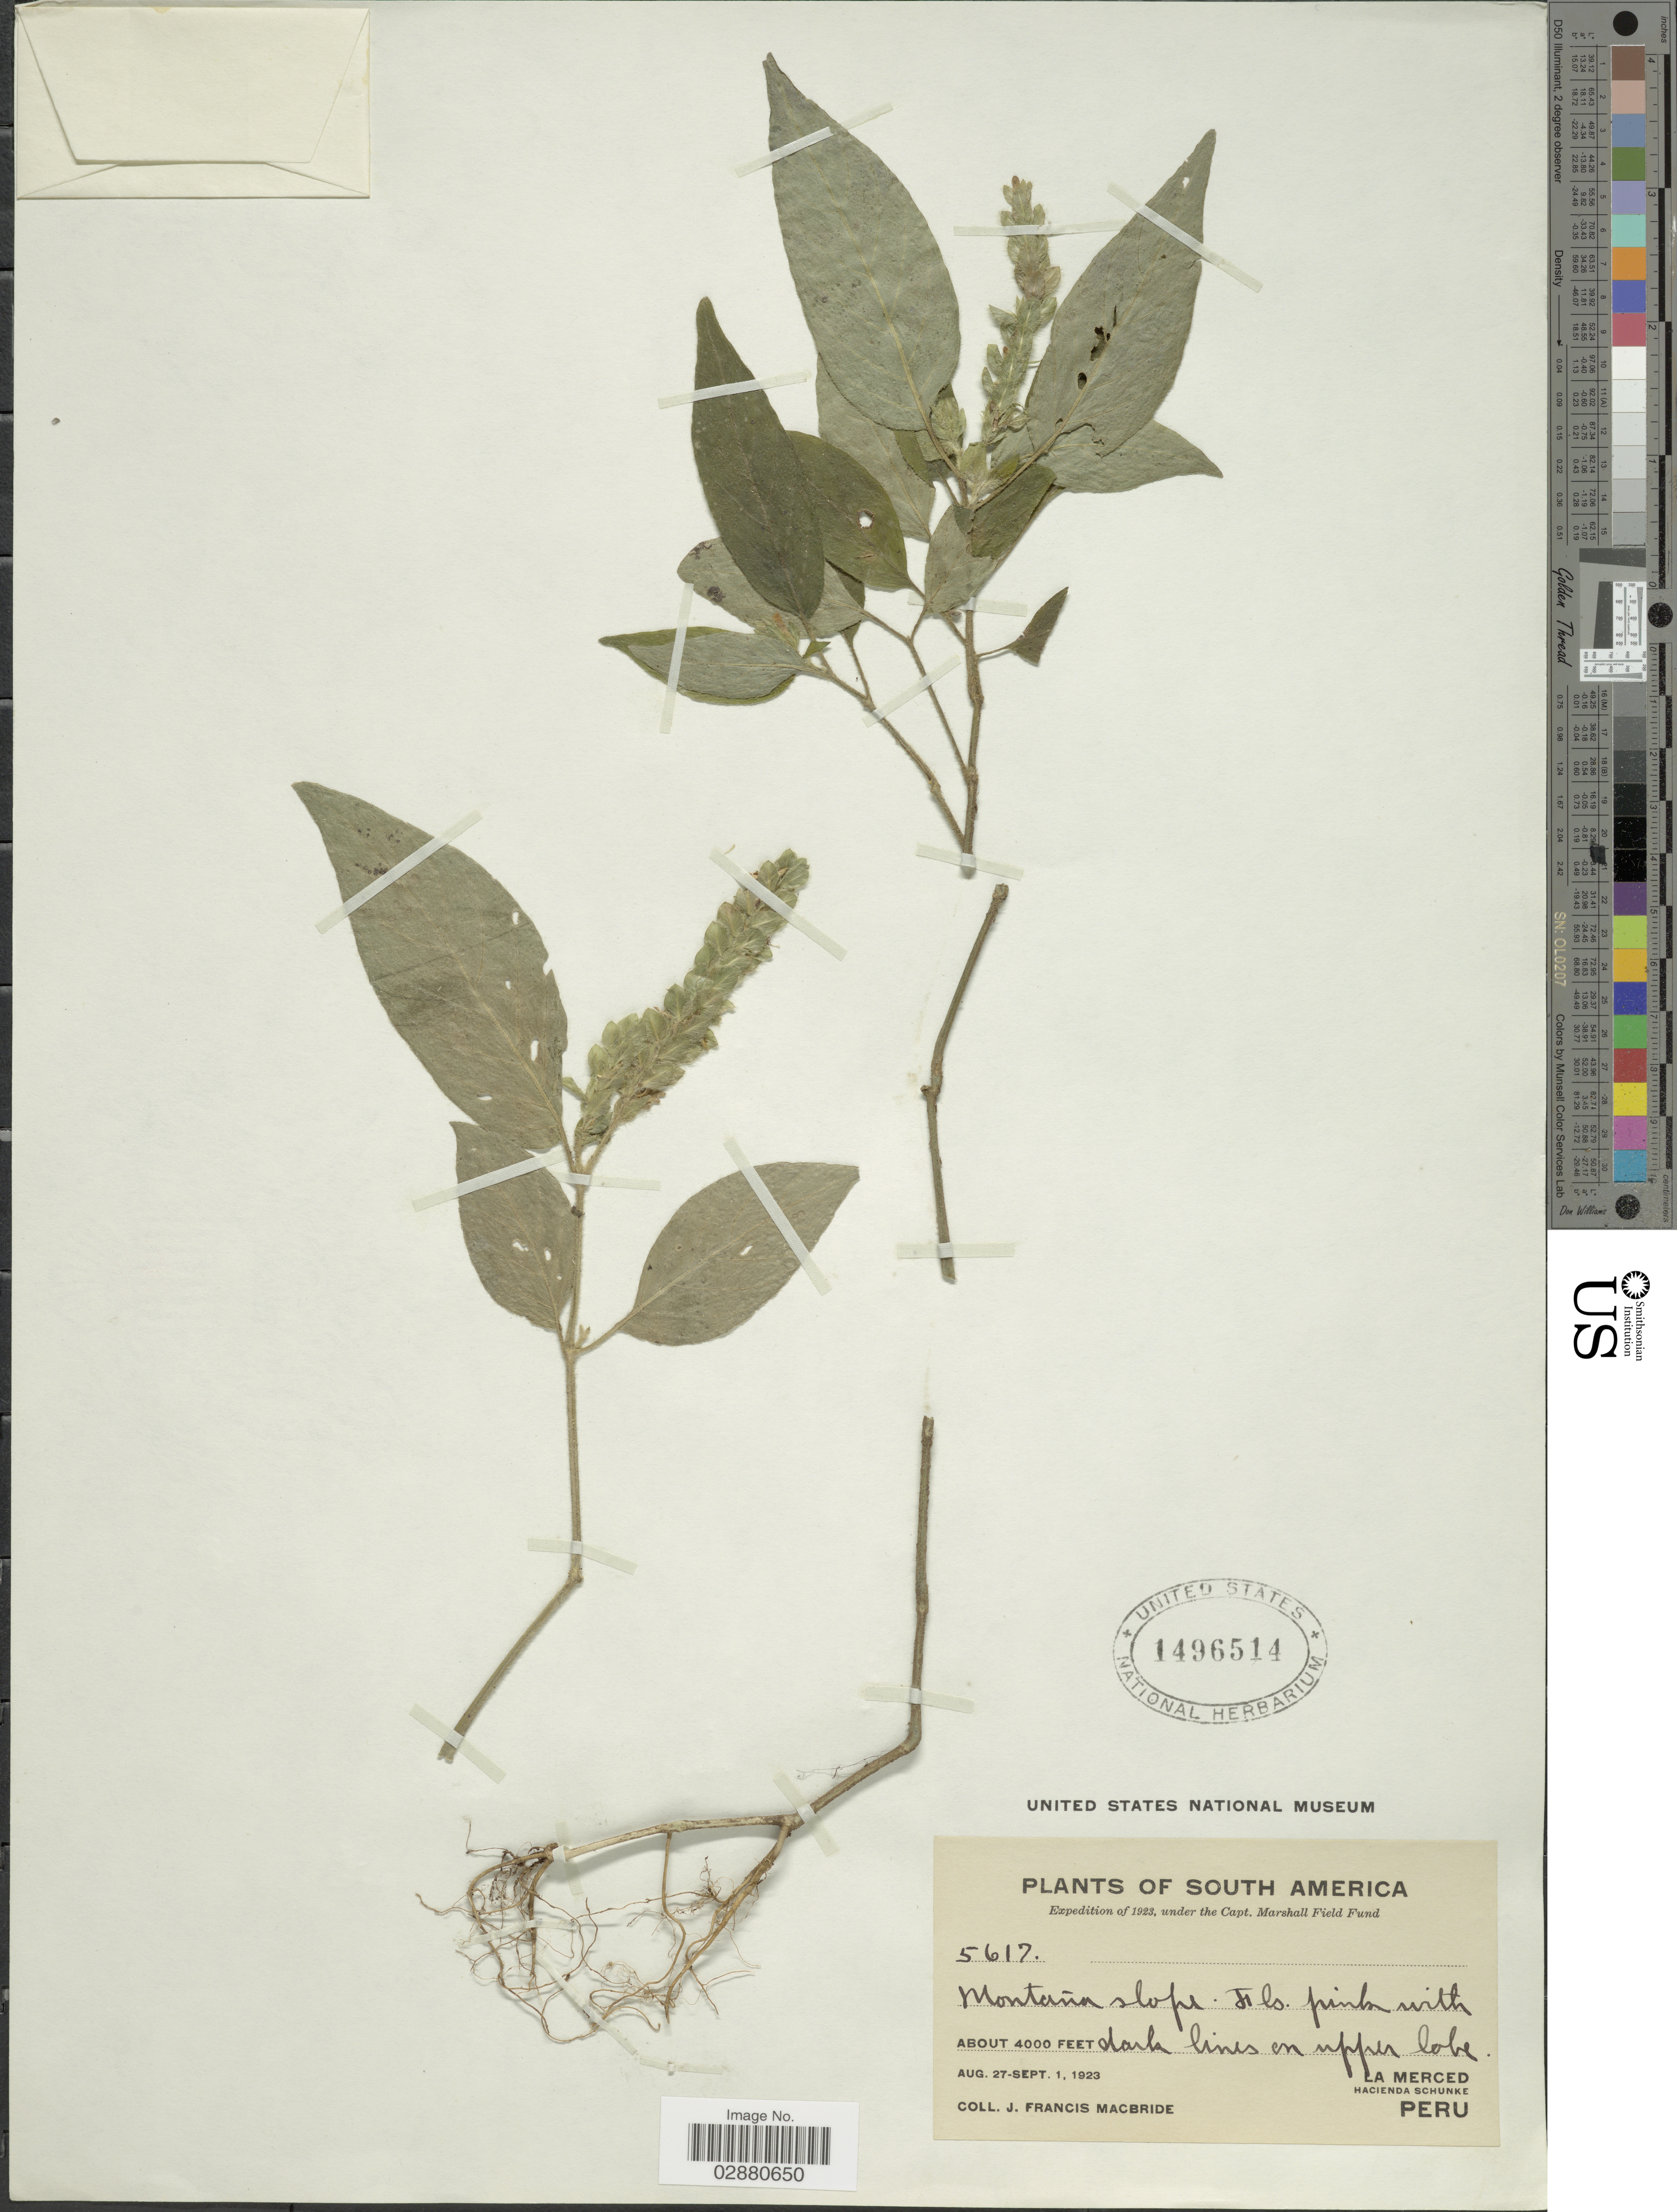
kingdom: Plantae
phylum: Tracheophyta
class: Magnoliopsida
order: Lamiales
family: Acanthaceae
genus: Justicia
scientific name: Justicia ruiziana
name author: Lindau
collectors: J. F. Macbride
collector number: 5617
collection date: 1923-08-27/1923-09-01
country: Peru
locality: La Merced. Hacienda Schunke.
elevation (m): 1219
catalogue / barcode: US 1496514